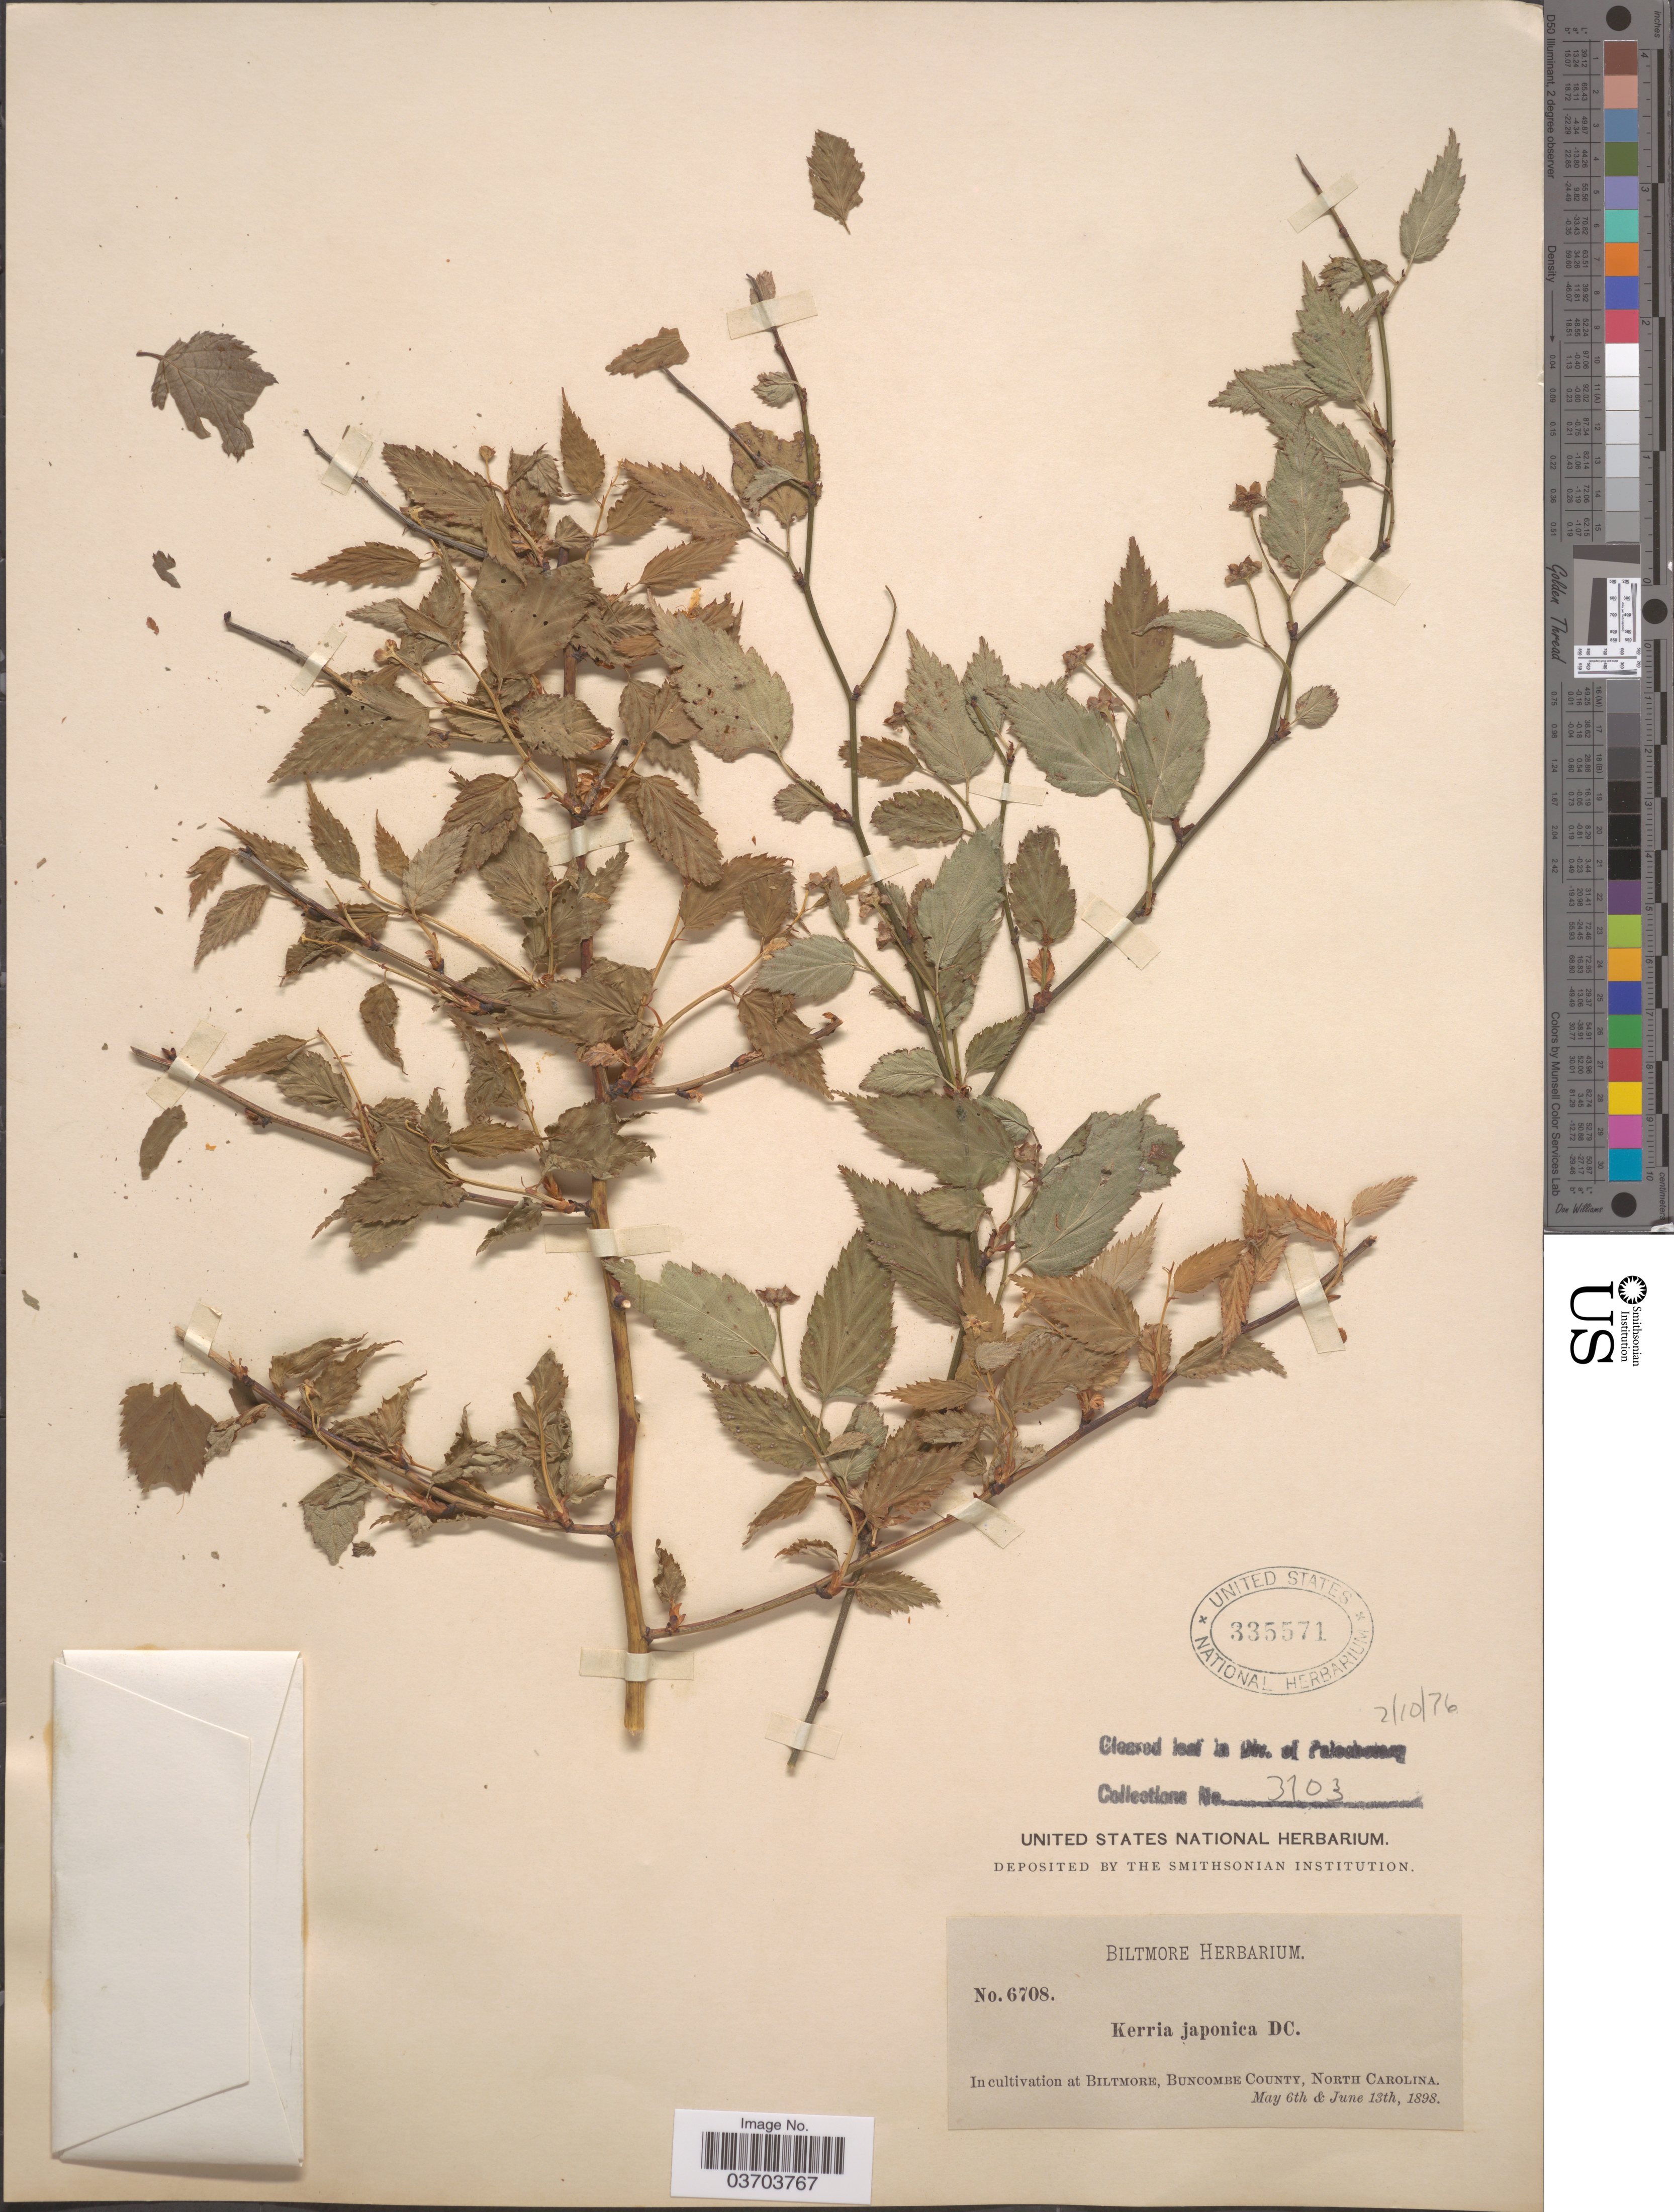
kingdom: Plantae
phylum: Tracheophyta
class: Magnoliopsida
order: Rosales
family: Rosaceae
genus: Kerria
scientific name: Kerria japonica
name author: (L.) DC.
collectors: ex herb. Biltmore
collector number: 6708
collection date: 1898-05-06/1898-06-13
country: United States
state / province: North Carolina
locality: Biltmore, Buncombe County.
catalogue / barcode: US 335571